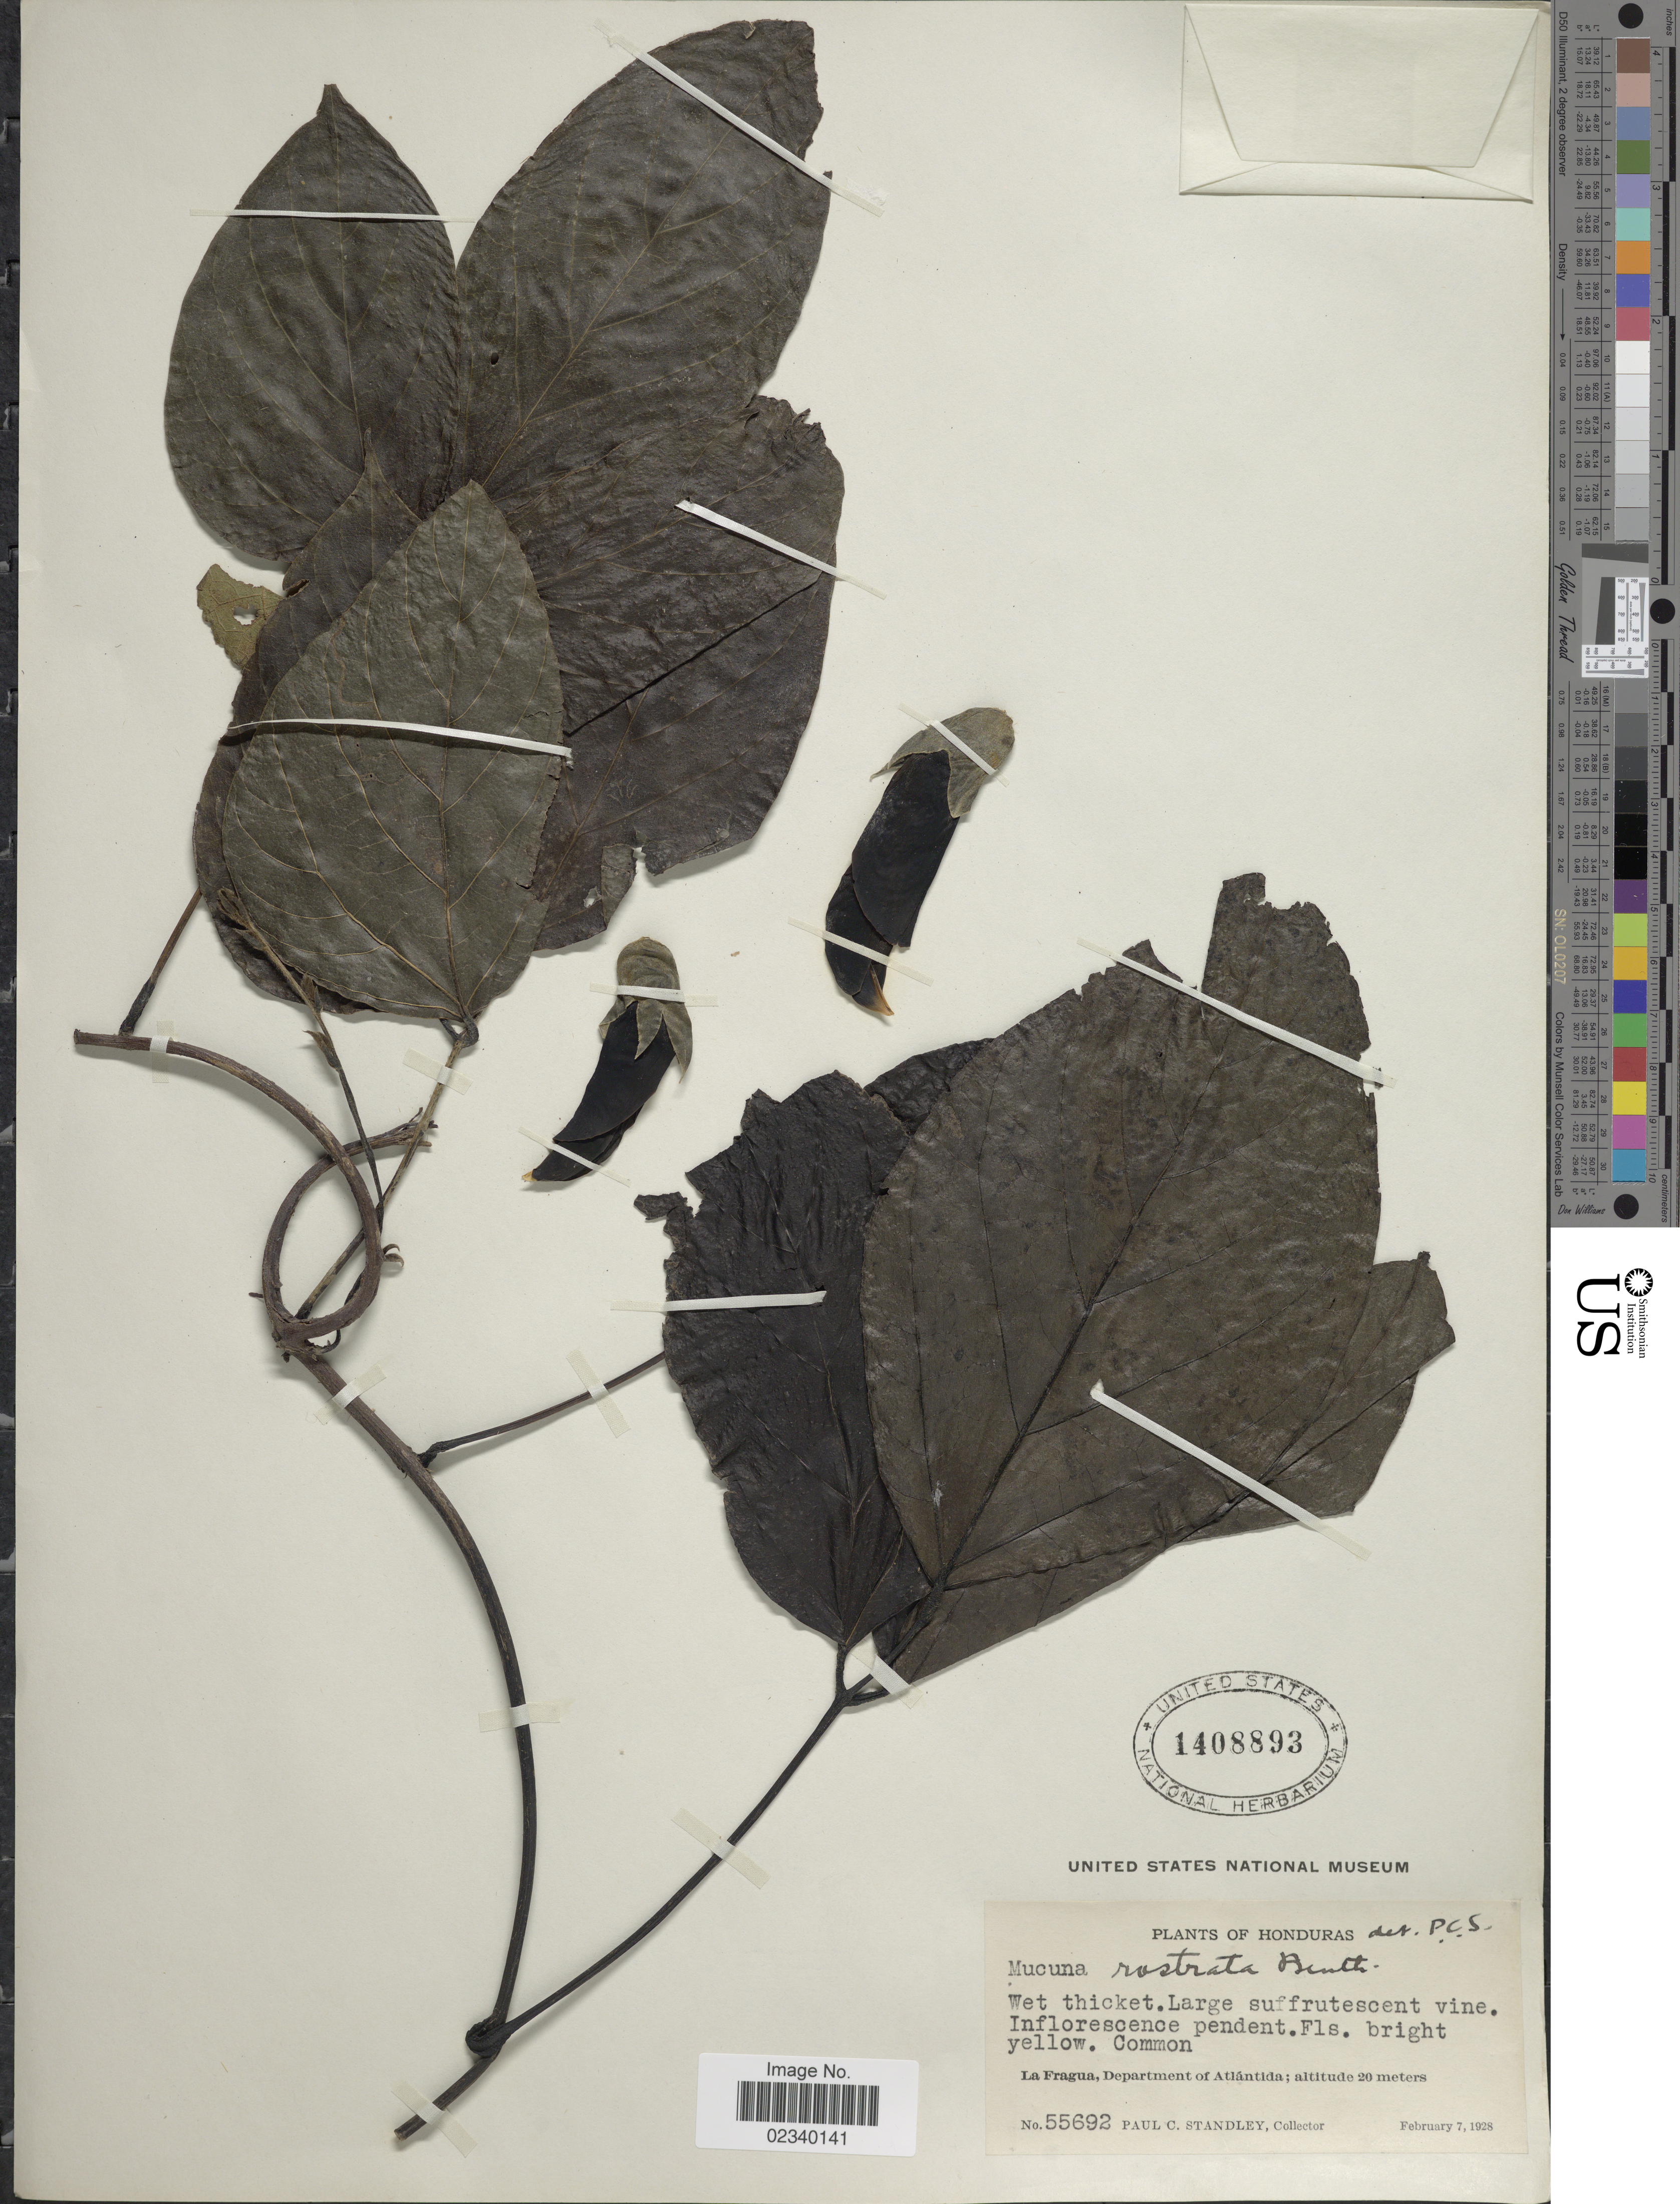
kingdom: Plantae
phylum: Tracheophyta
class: Magnoliopsida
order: Fabales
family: Fabaceae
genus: Mucuna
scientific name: Mucuna rostrata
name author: Benth.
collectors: P. C. Standley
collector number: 55692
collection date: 1928-02-07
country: Honduras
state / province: Atlántida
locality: La Fragua, Department of Atlantida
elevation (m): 20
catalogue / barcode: US 1408893